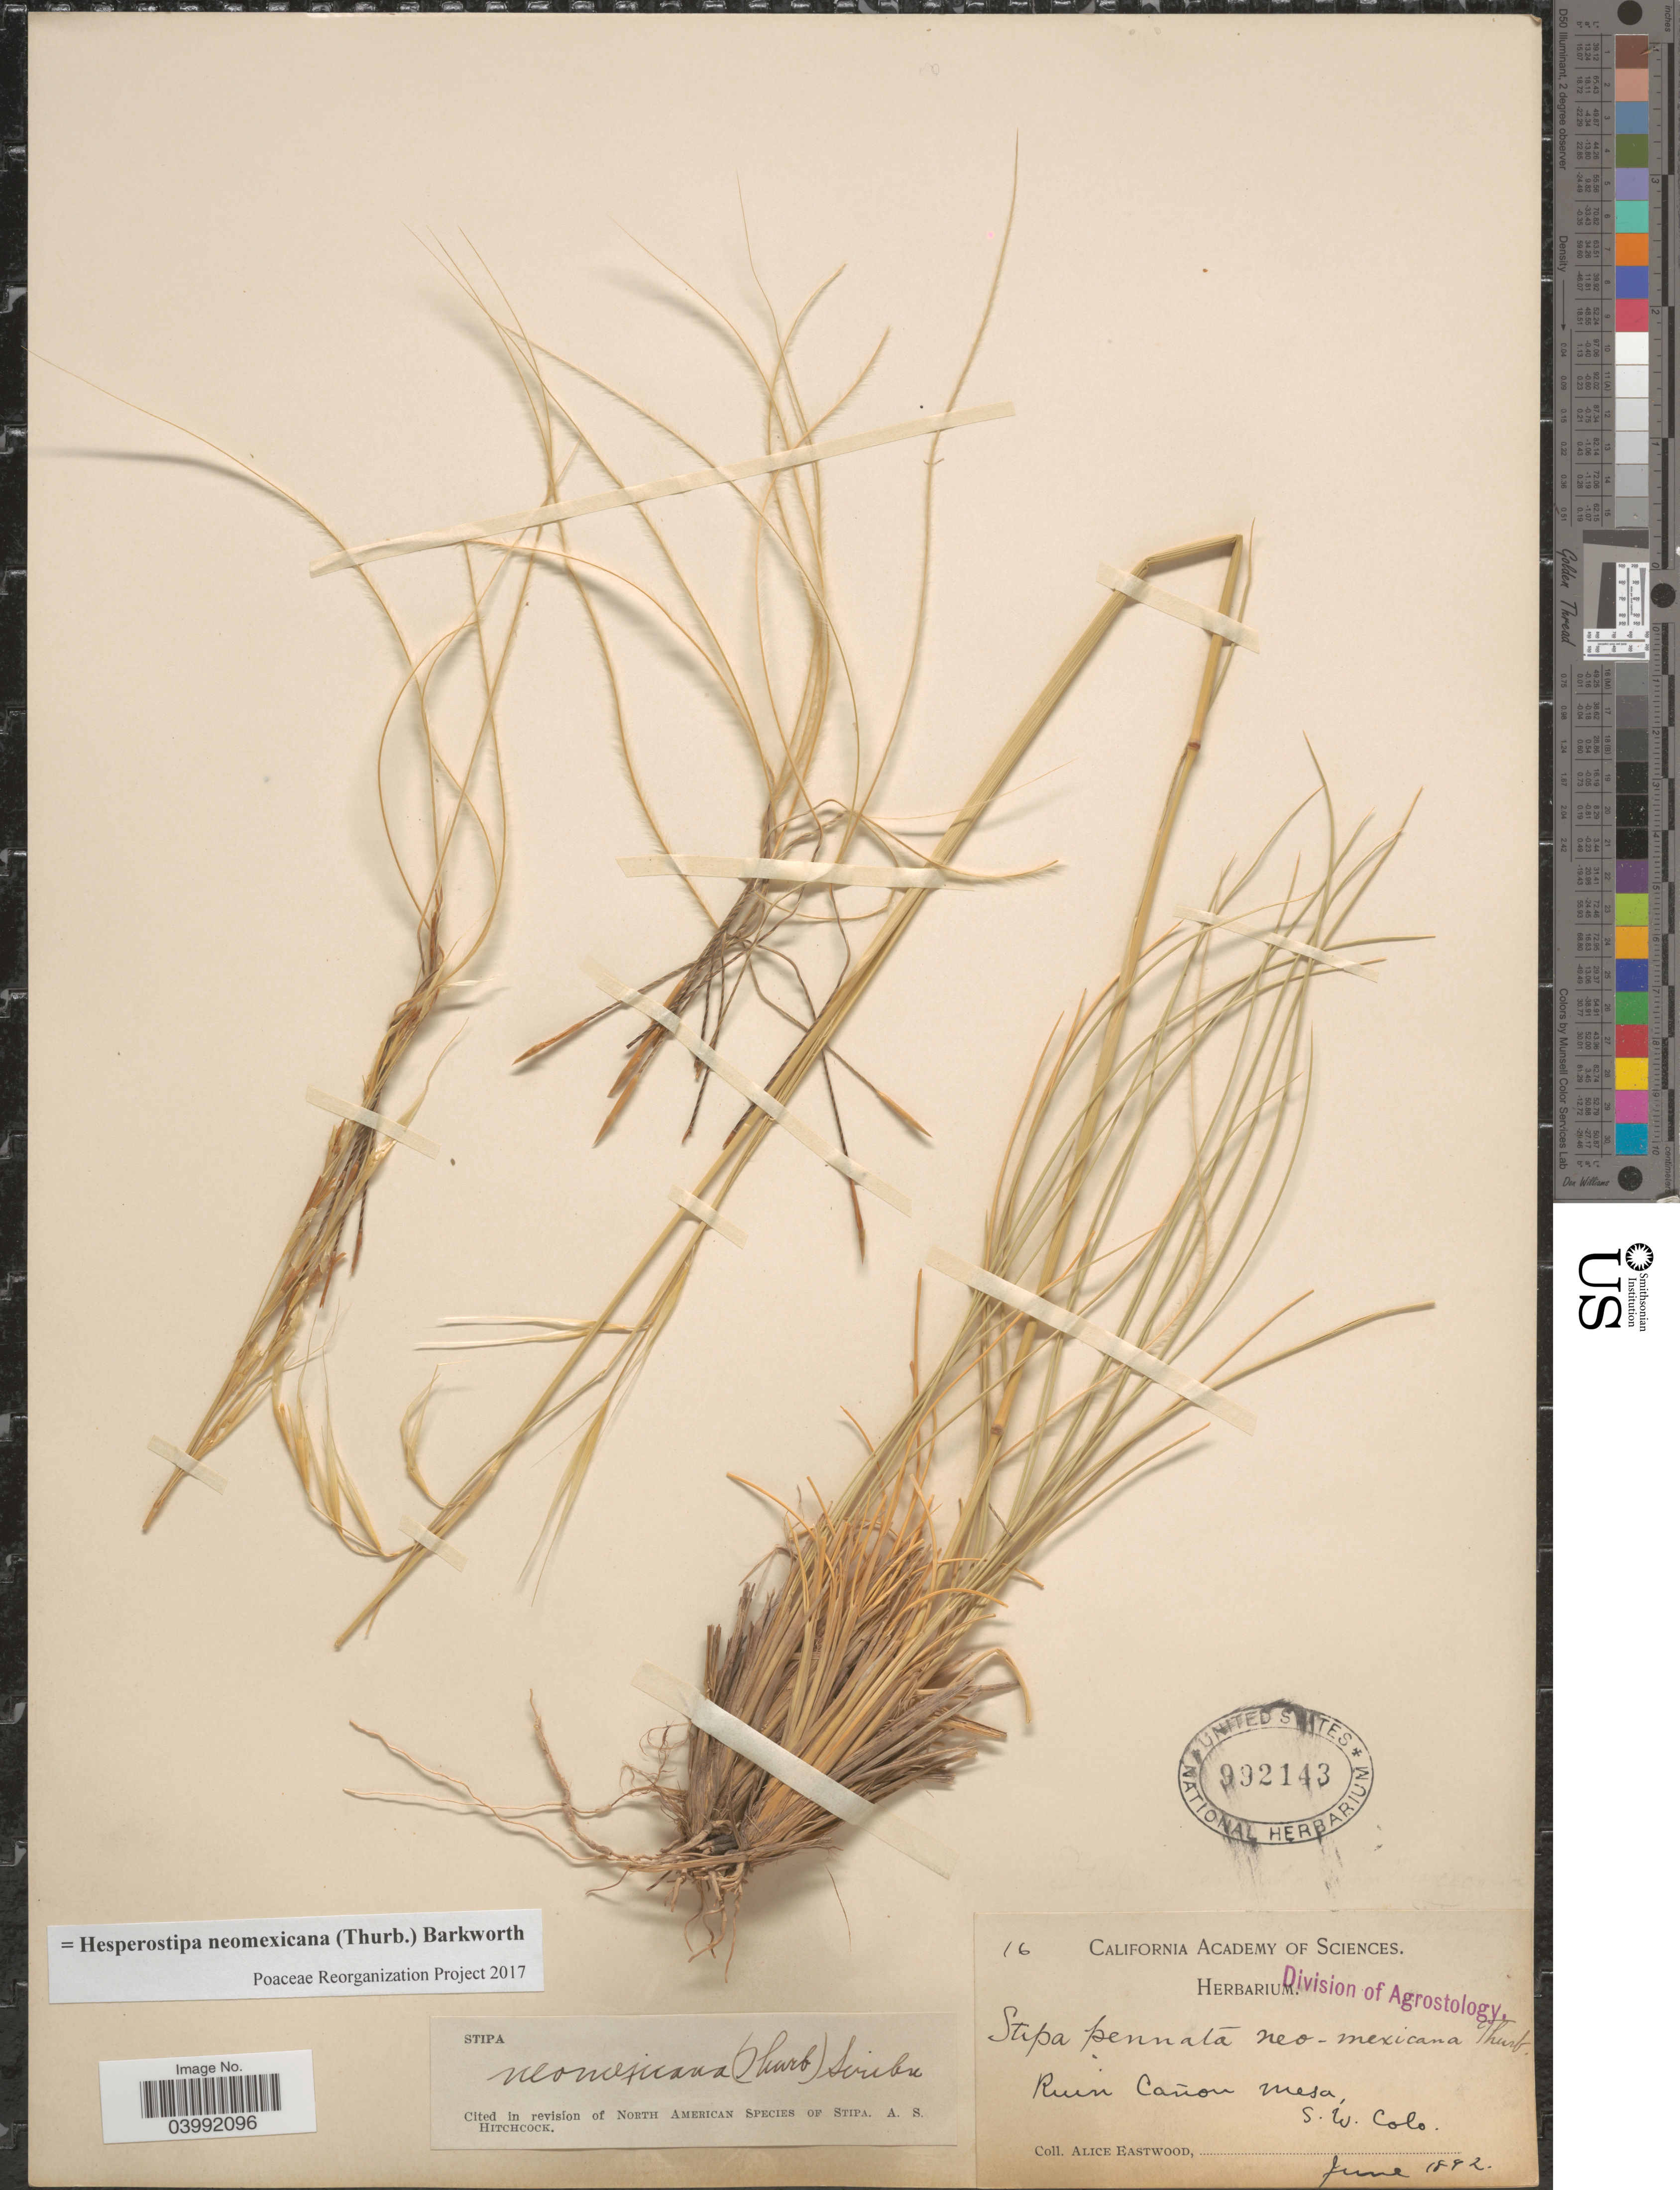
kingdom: Plantae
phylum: Tracheophyta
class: Liliopsida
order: Poales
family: Poaceae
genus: Hesperostipa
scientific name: Hesperostipa neomexicana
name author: (Thurb.) Barkworth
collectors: A. Eastwood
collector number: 16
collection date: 1892-06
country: United States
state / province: Colorado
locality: Rim Cañon Mesa, S. W. Colo.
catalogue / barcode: US 992143